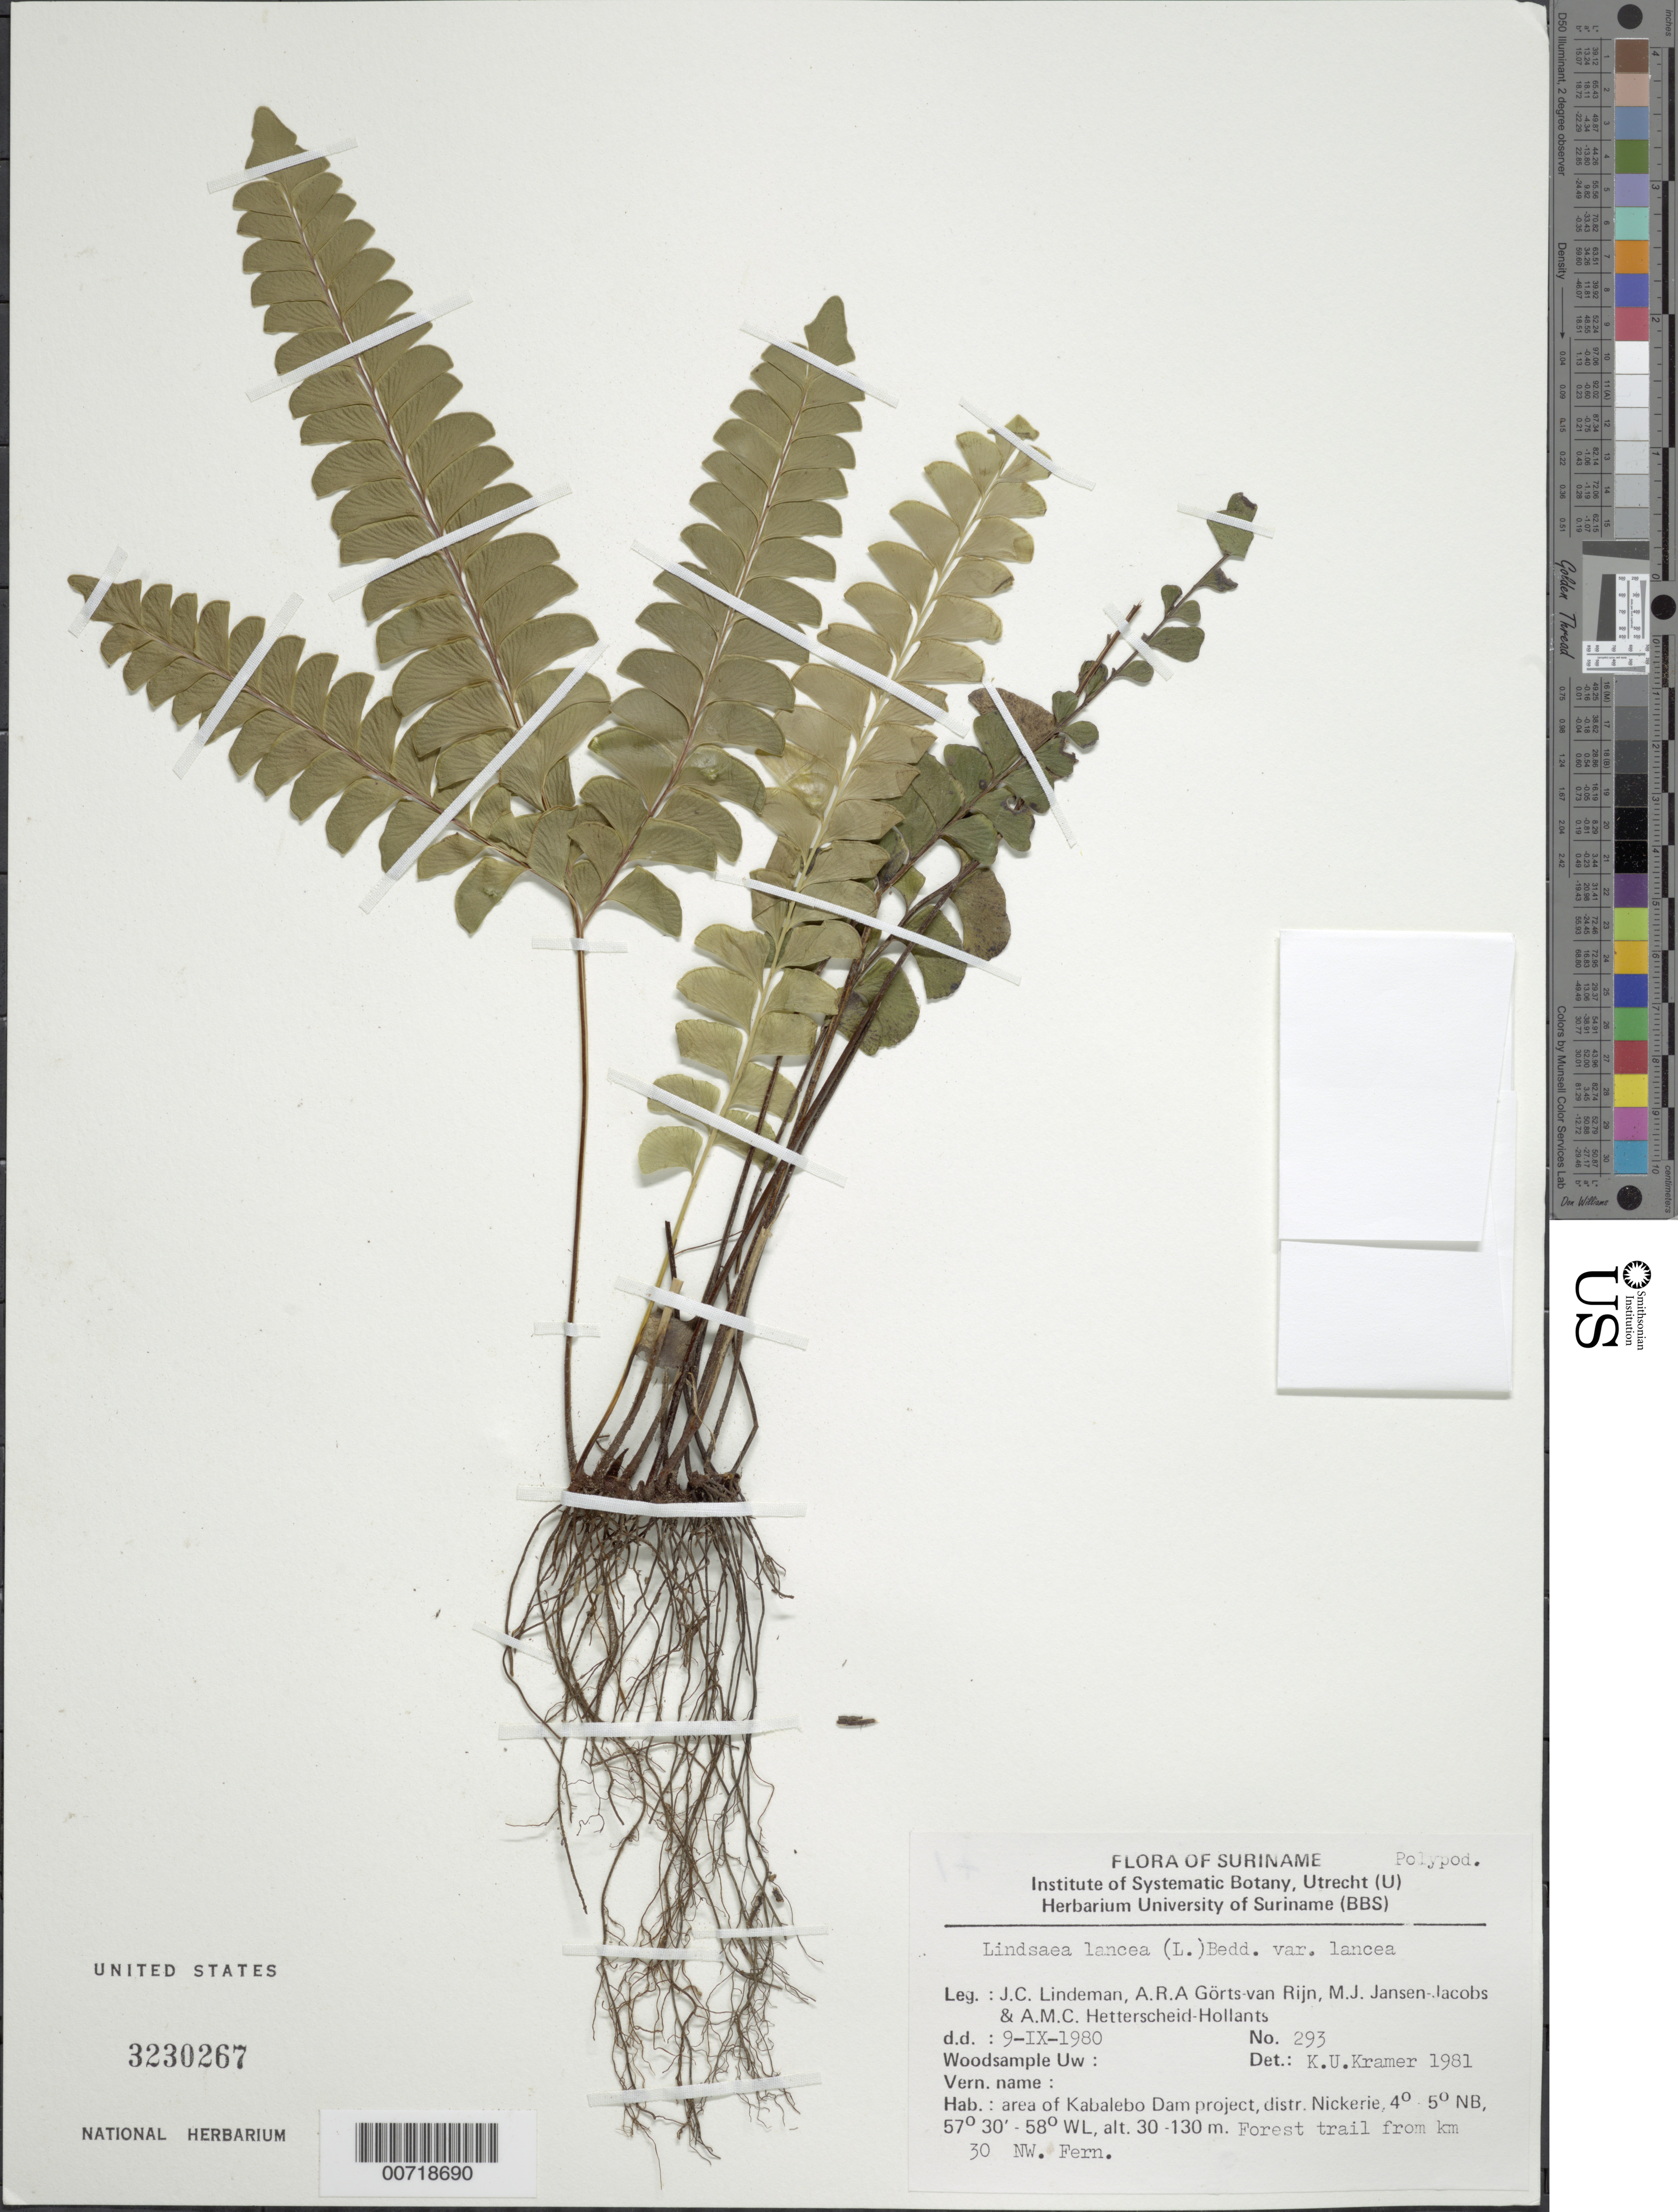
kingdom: Plantae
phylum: Tracheophyta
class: Polypodiopsida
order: Polypodiales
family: Lindsaeaceae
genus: Lindsaea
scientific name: Lindsaea lancea var. lancea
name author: (L.) Bedd.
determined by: Kramer, K. U.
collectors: J. C. Lindeman, A. .R. A. Görts-van Rijn, M. J. Jansen-Jacobs & A. Hetterscheid-Hollants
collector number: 80 293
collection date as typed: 9-Sep-80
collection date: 1980-09-09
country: Suriname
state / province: Nickerie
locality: Kabalebo Dam project area, km 30 NW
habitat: Forest trail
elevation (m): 30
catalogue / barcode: US 3230267